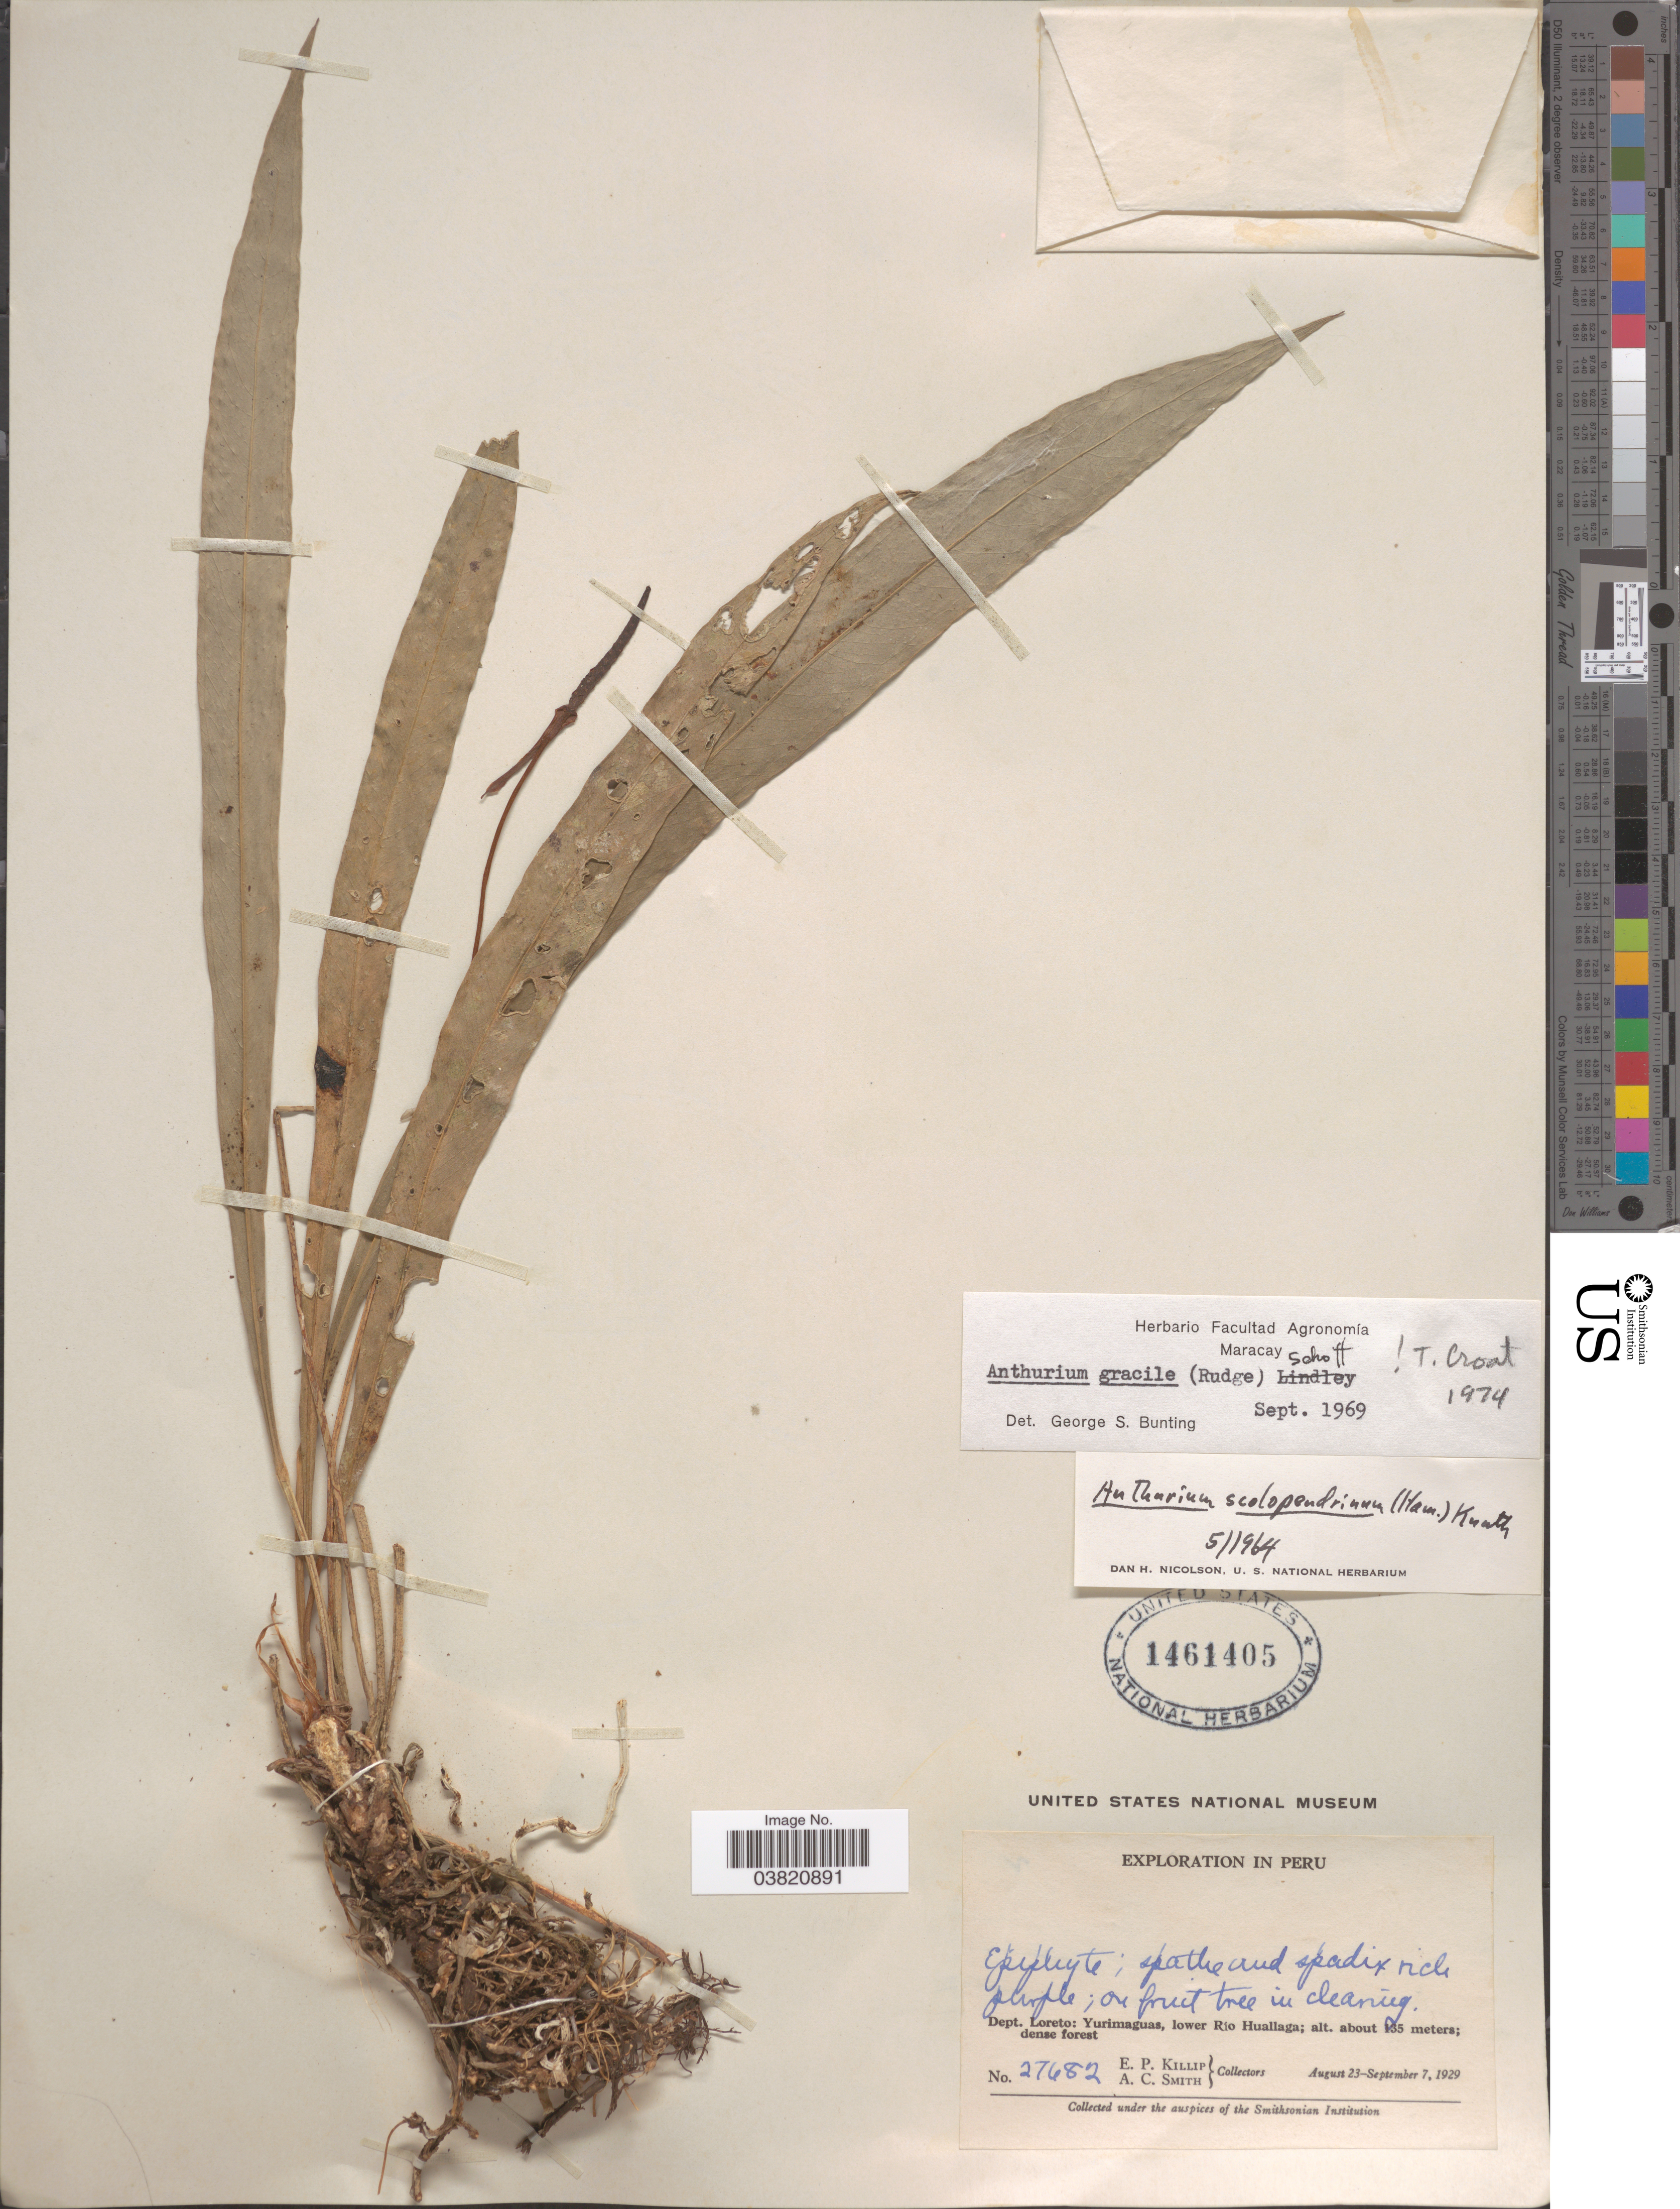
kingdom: Plantae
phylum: Tracheophyta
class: Liliopsida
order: Alismatales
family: Araceae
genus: Anthurium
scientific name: Anthurium gracile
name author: (Rudge) Schott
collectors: E. P. Killip & A. C. Smith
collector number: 27682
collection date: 1929-08-23/1929-09-07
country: Peru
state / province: Loreto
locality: Dept. Loreto: Yurimaguas, lower Río Huallaga.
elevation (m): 135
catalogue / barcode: US 1461405